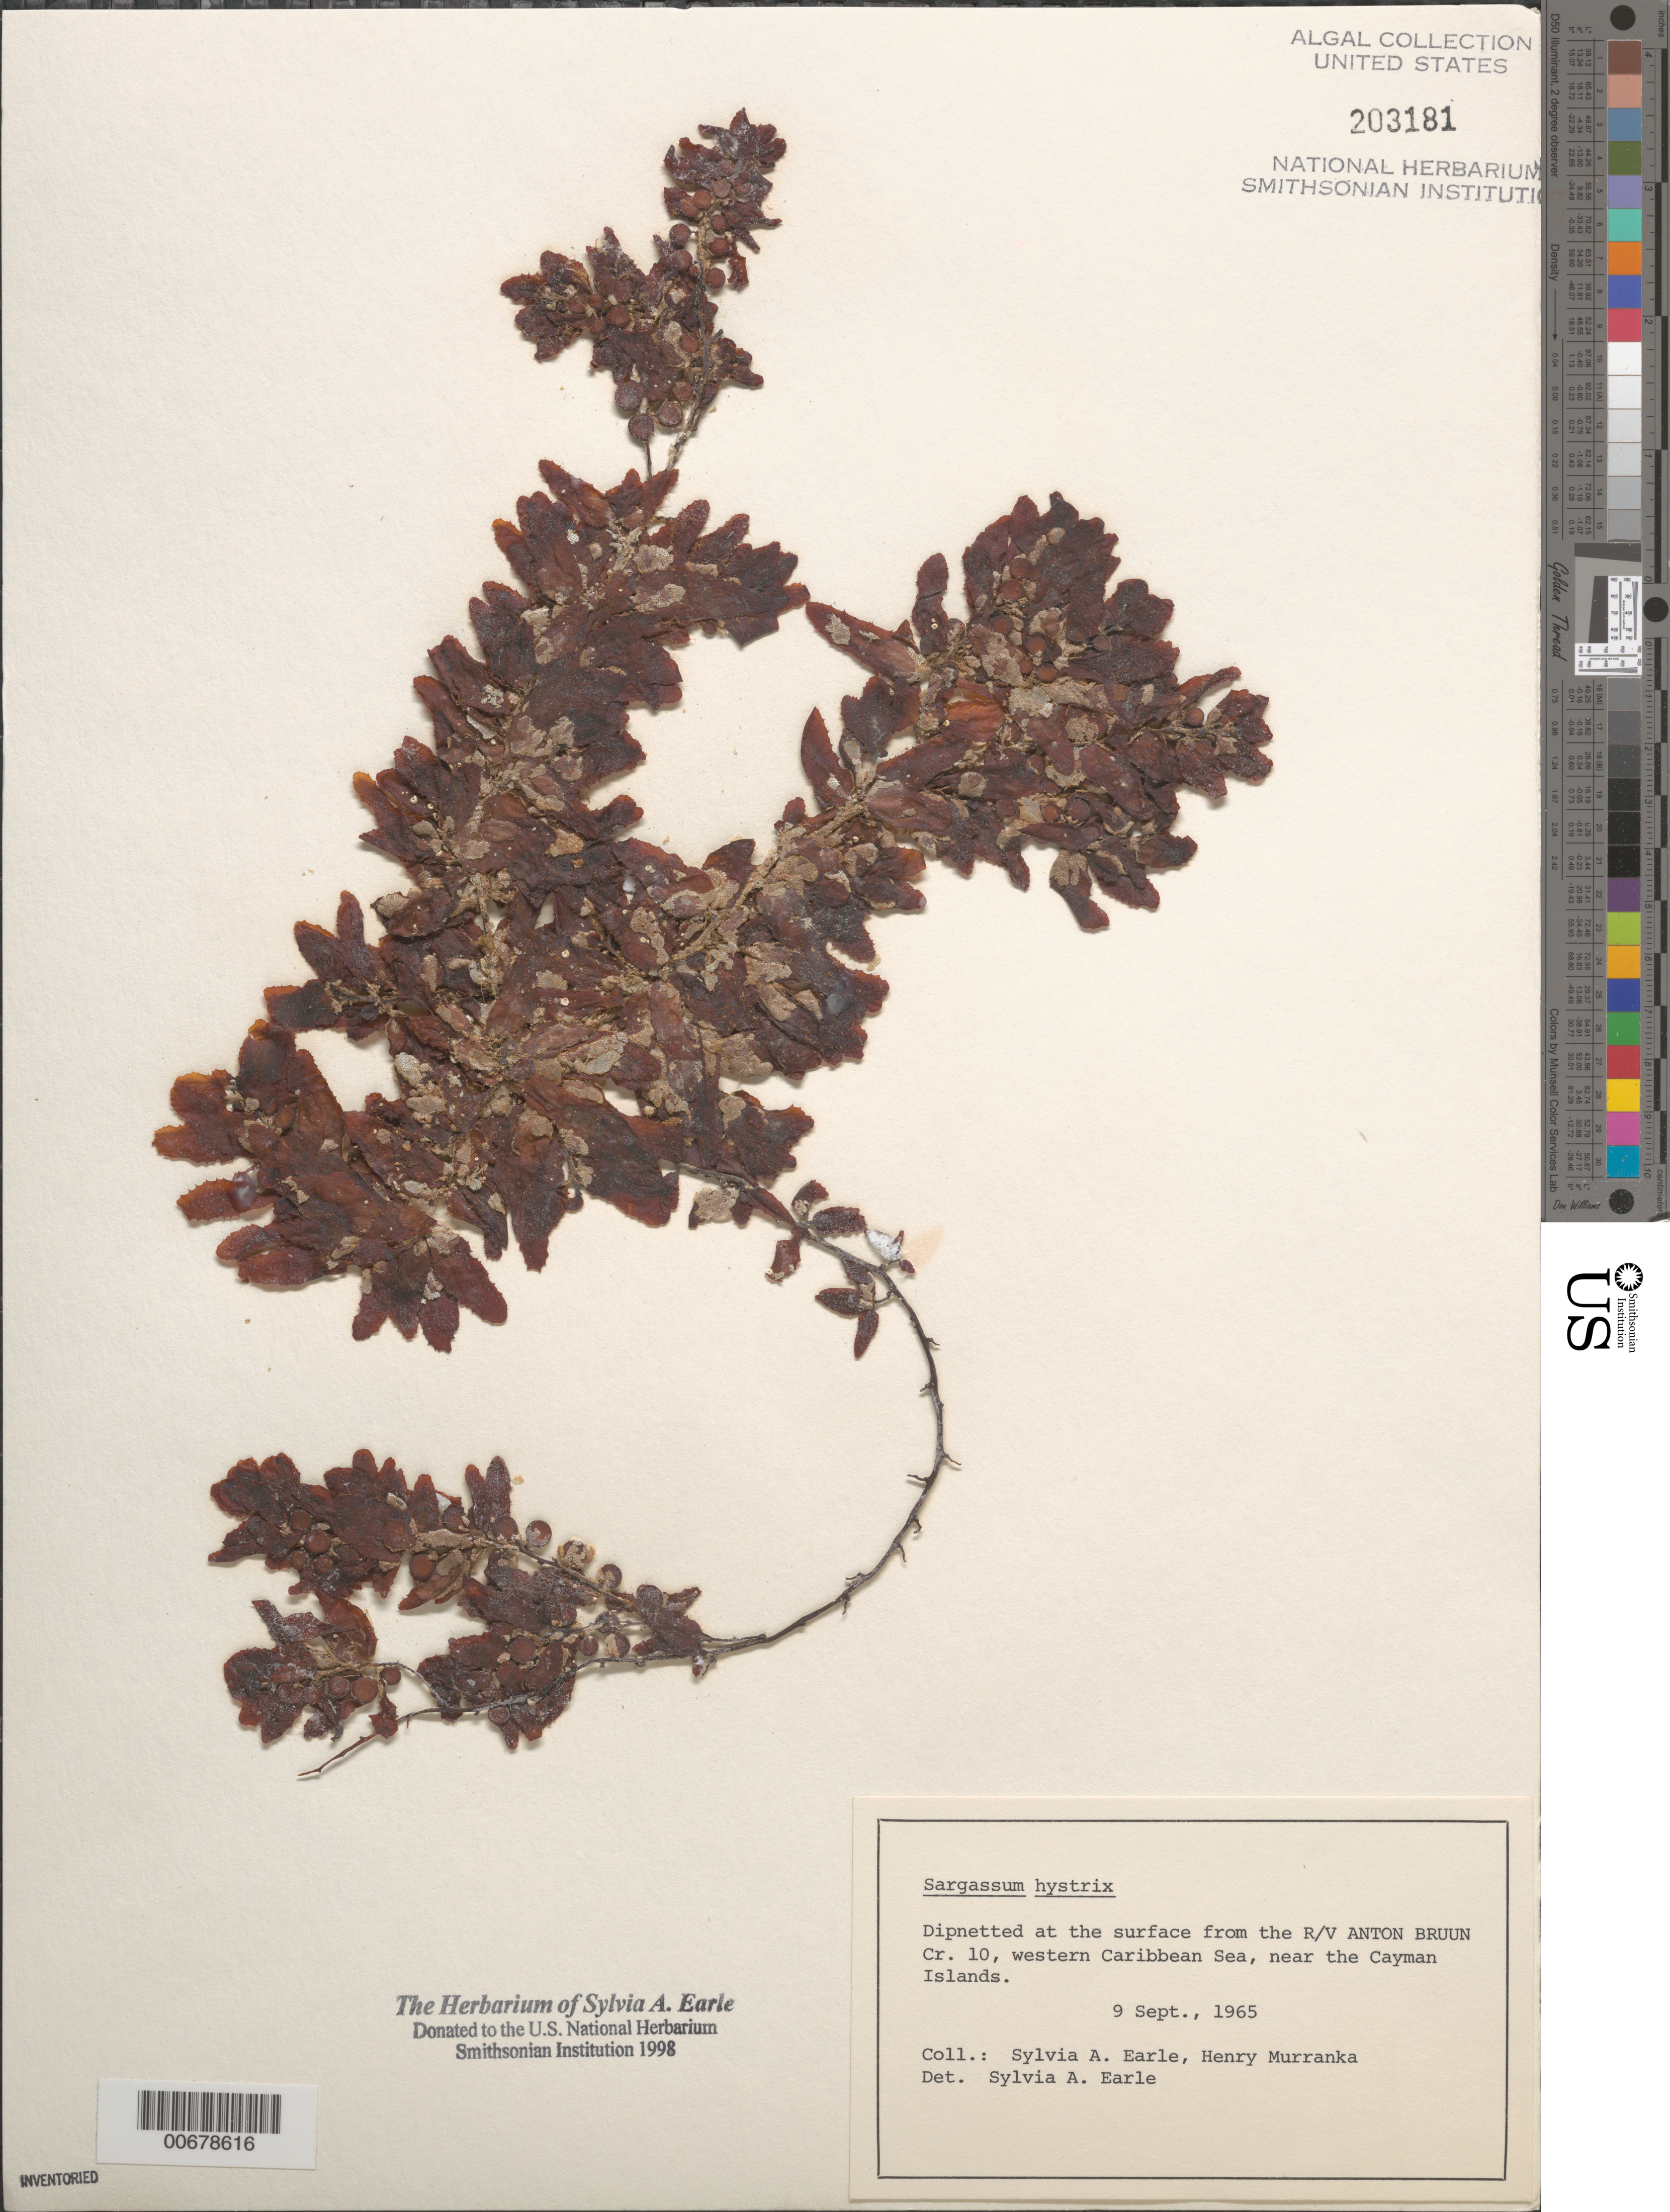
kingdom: Chromista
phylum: Ochrophyta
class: Phaeophyceae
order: Fucales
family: Sargassaceae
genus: Sargassum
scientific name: Sargassum hystrix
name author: J. Agardh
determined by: Earle, S. A.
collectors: S. A. Earle & H. Murranka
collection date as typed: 09 Sep 1965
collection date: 1965-09-09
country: Cayman Islands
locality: Western Caribbean Sea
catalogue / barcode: US 203181